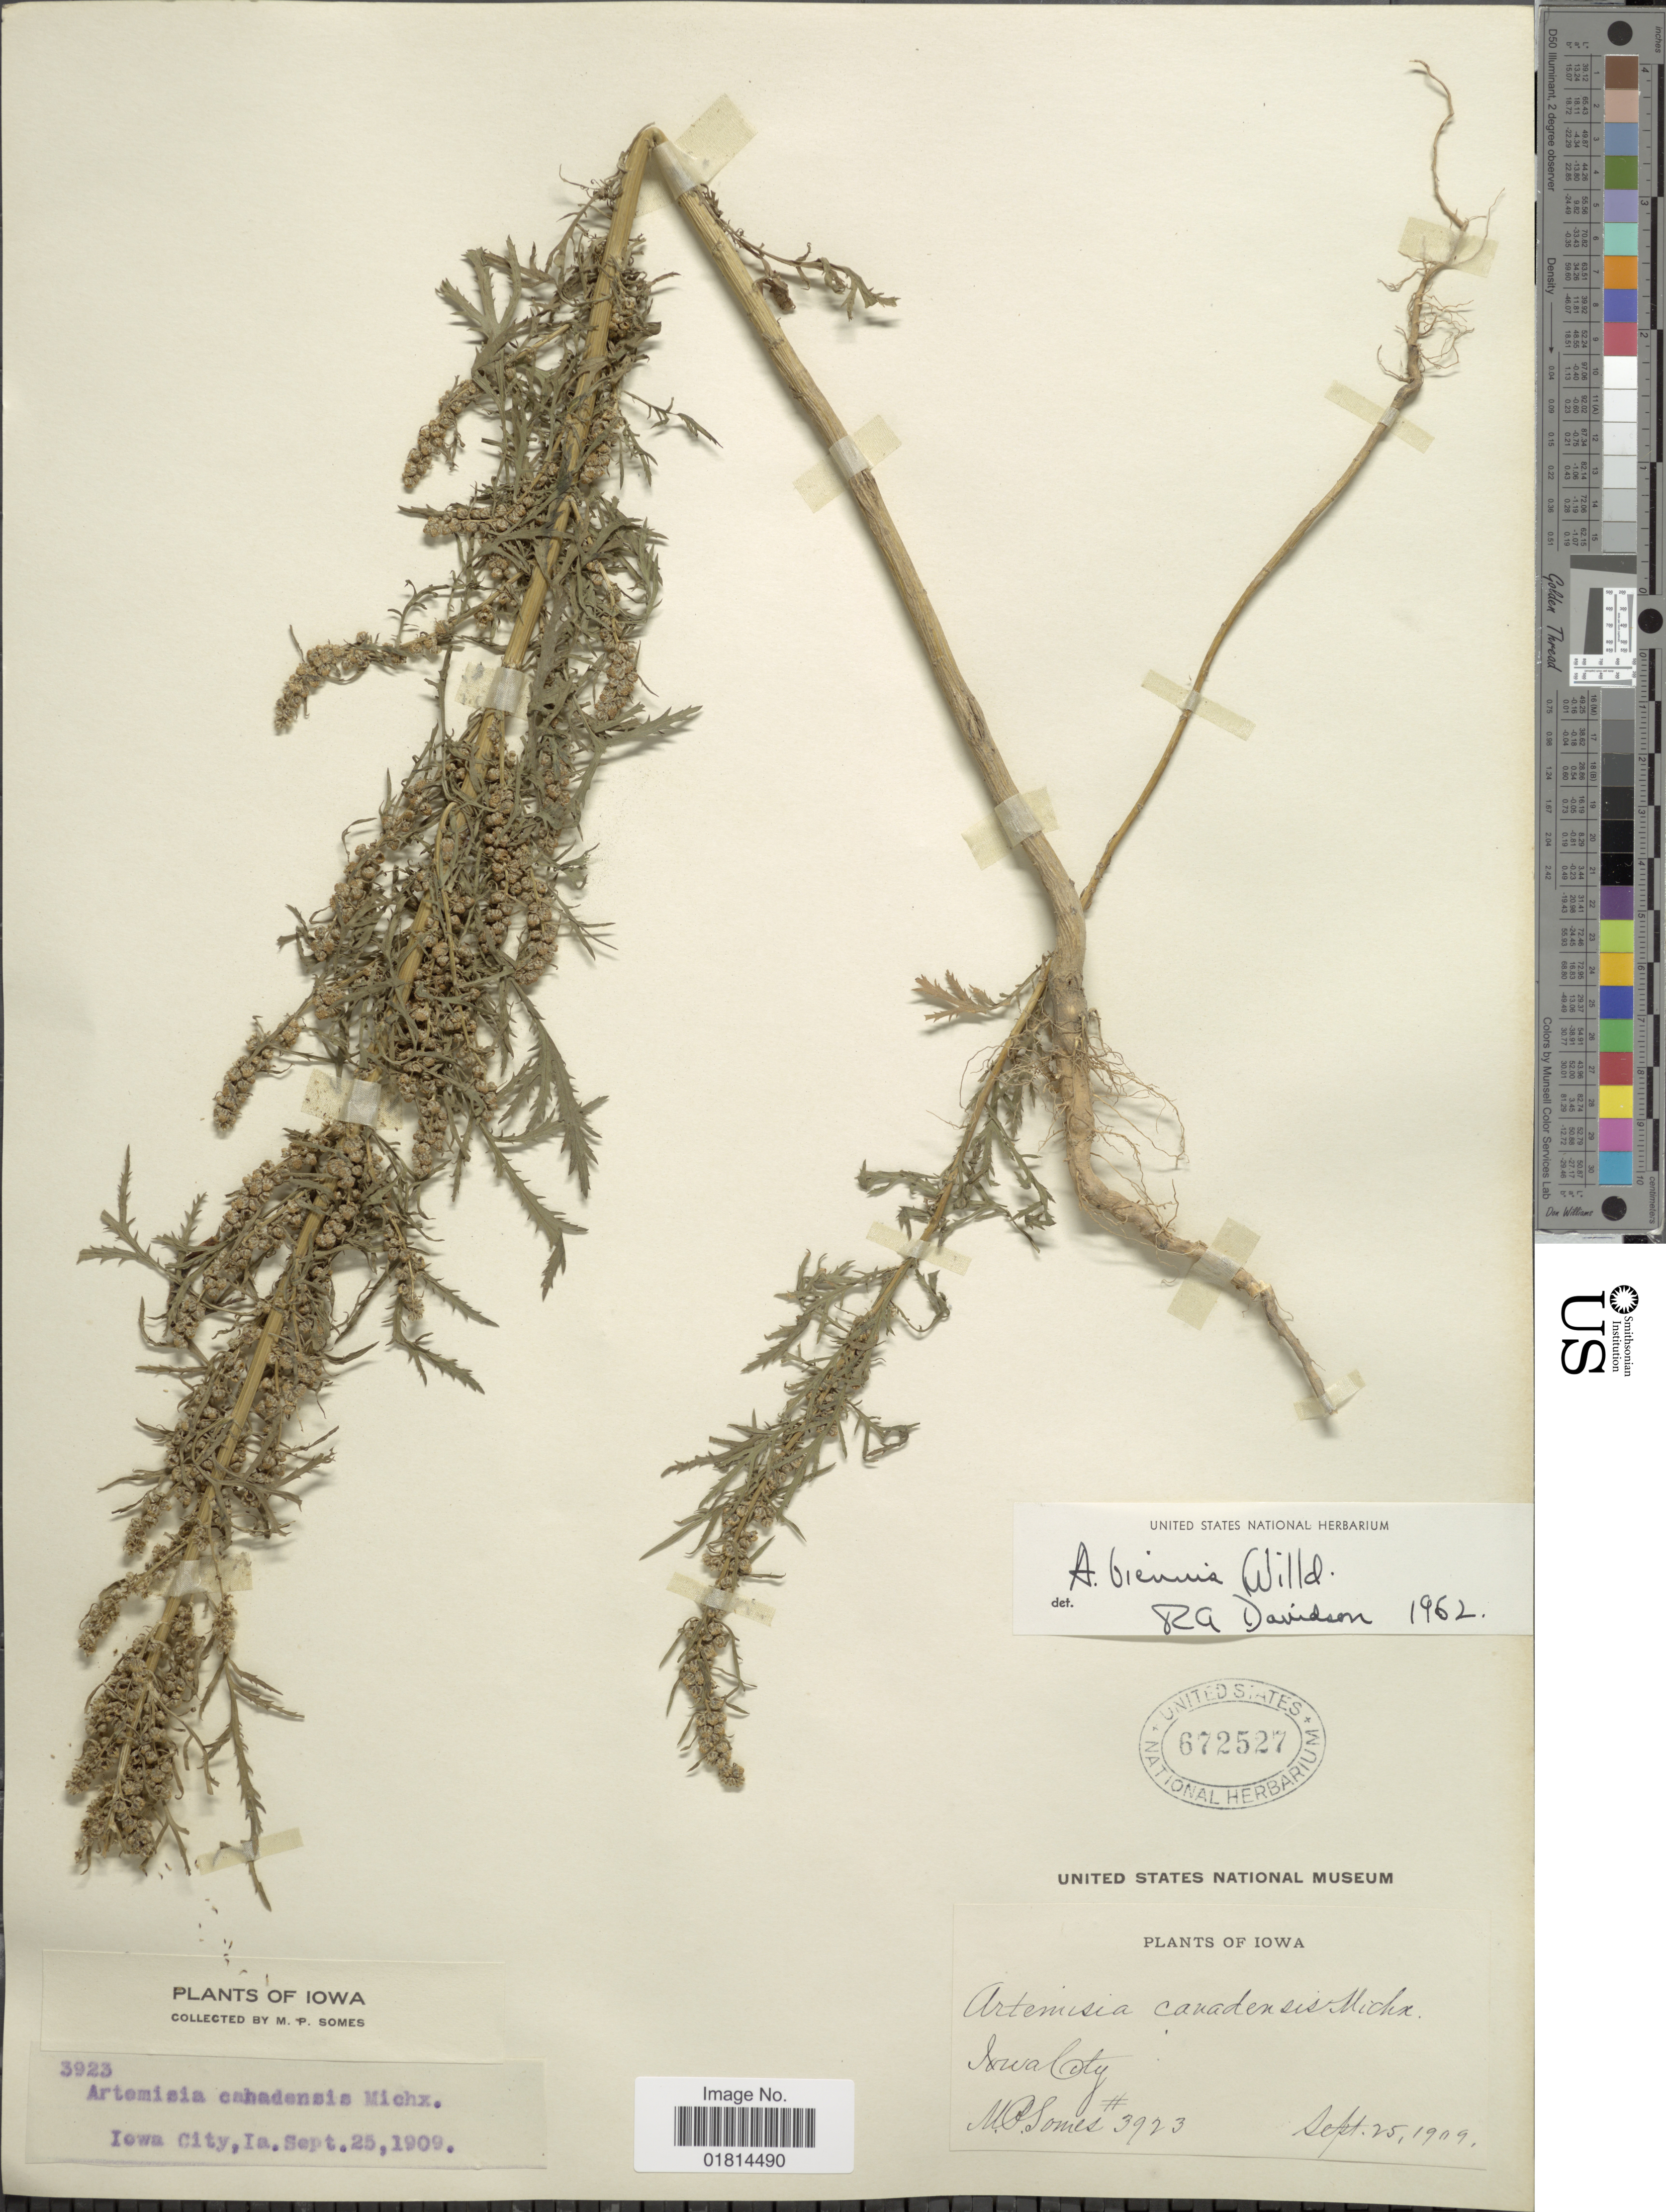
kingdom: Plantae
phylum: Tracheophyta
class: Magnoliopsida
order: Asterales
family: Asteraceae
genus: Artemisia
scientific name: Artemisia biennis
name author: Willd.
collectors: M. P. Jones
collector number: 3923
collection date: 1909-09-25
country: United States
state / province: Iowa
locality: Iowa City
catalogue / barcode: US 672527